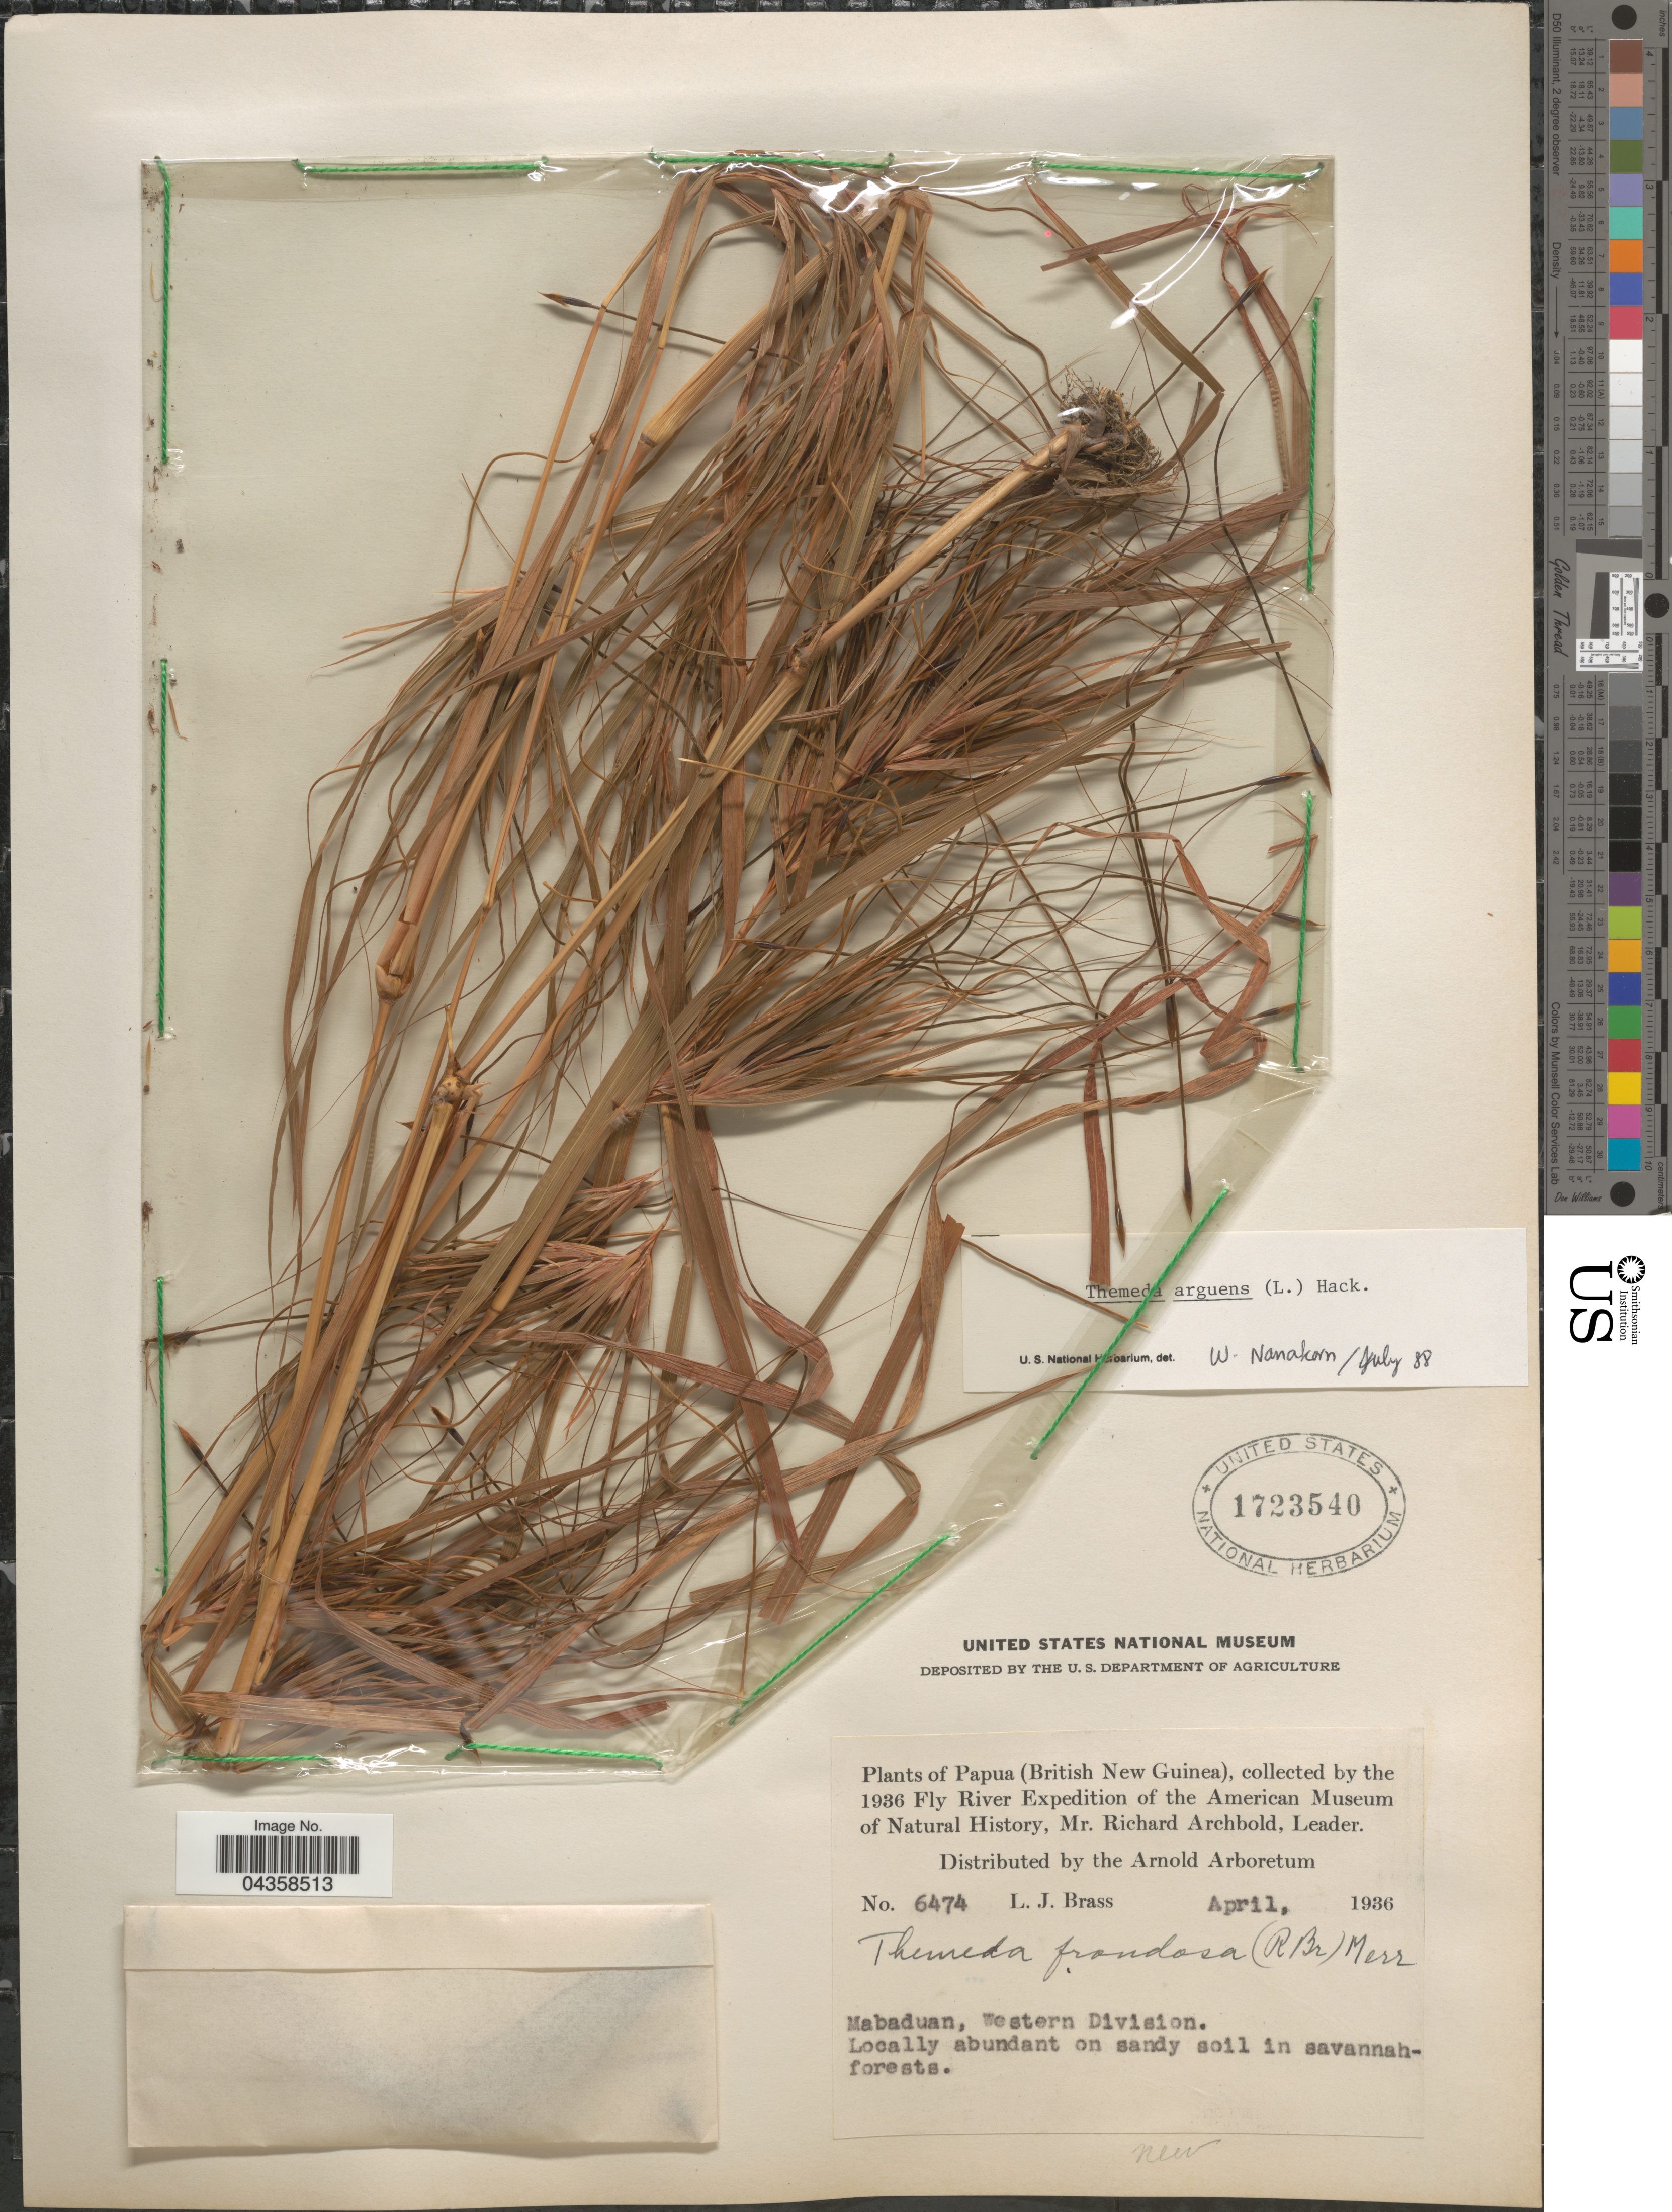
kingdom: Plantae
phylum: Tracheophyta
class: Liliopsida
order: Poales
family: Poaceae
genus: Themeda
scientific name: Themeda arguens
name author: (L.) Hack.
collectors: L. J. Brass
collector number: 6474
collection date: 1936-04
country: Papua New Guinea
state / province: Manus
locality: Papua (British New Guinea). 1936 Fly River Expedition of the American Museum of Natural History. Mabaduan, Western Division.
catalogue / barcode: US 1723540